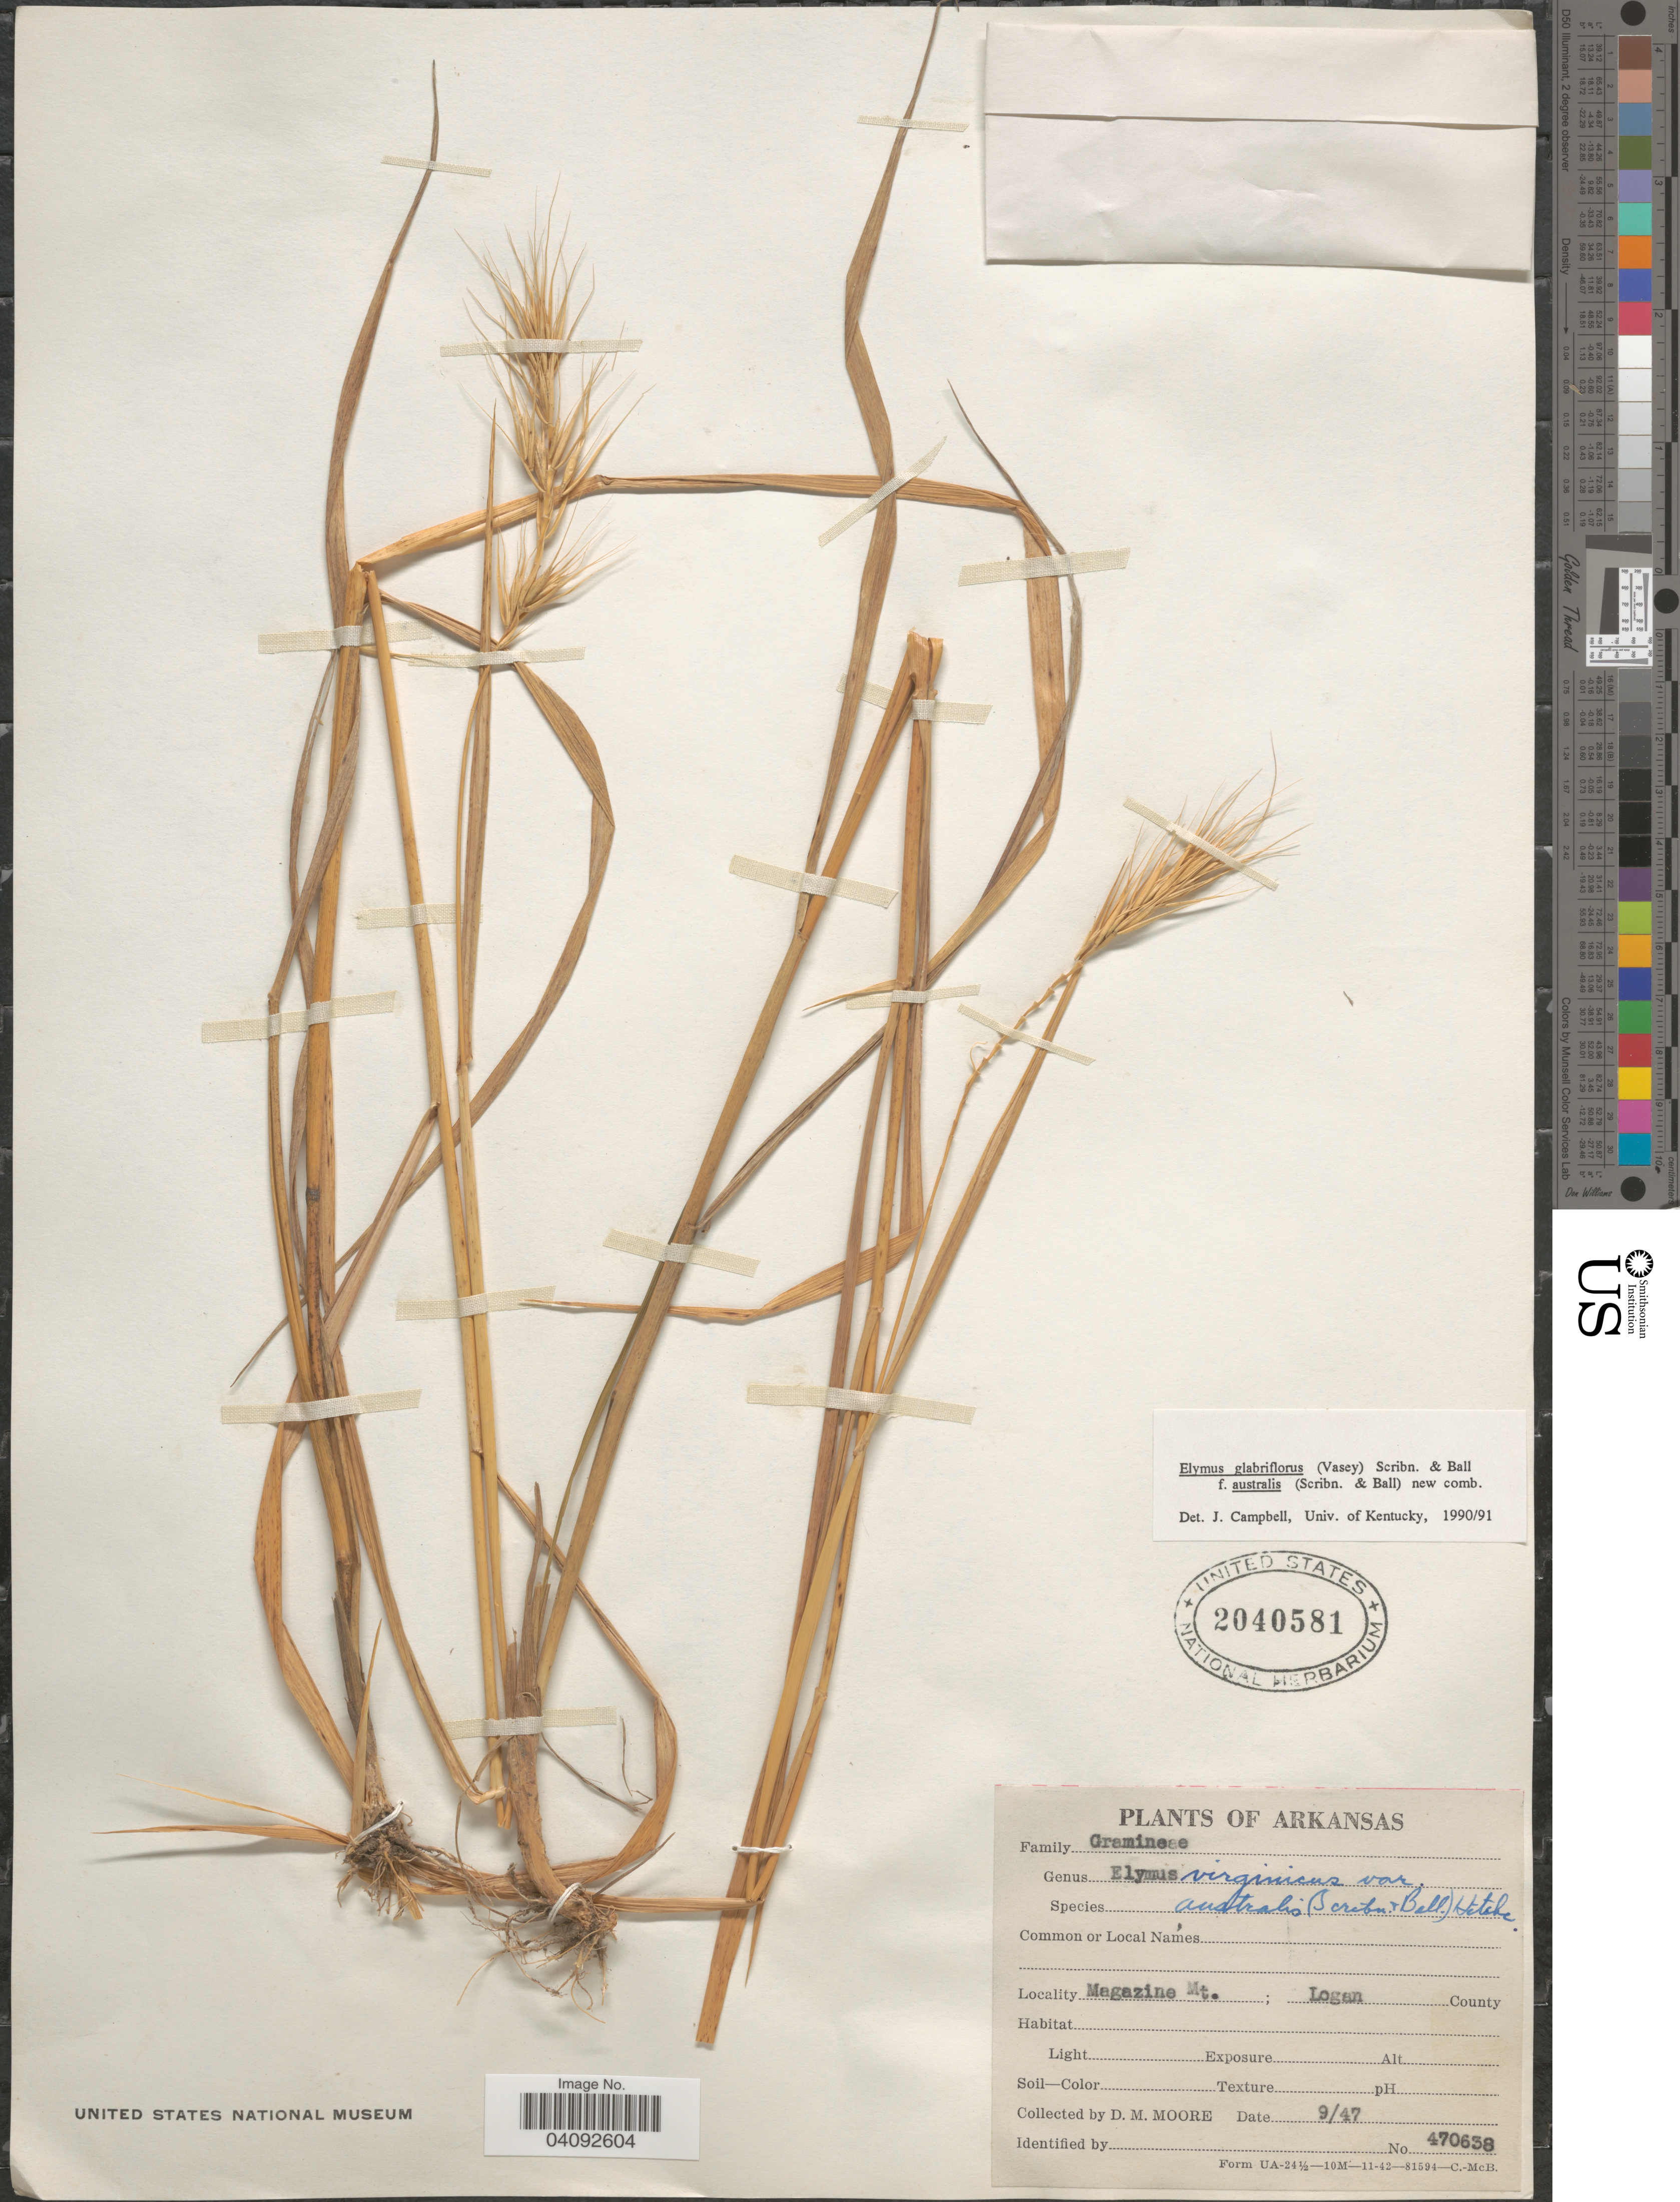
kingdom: Plantae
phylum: Tracheophyta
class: Liliopsida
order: Poales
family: Poaceae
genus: Elymus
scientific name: Elymus glabriflorus var. australis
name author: (Scribn. & C.R. Ball) J.J.N. Campb.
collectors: D. Moore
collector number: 470638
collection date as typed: Transcribed d/m/y: /9/47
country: United States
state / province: Arkansas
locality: Magazine Mt.; Logan County.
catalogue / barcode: US 2040581